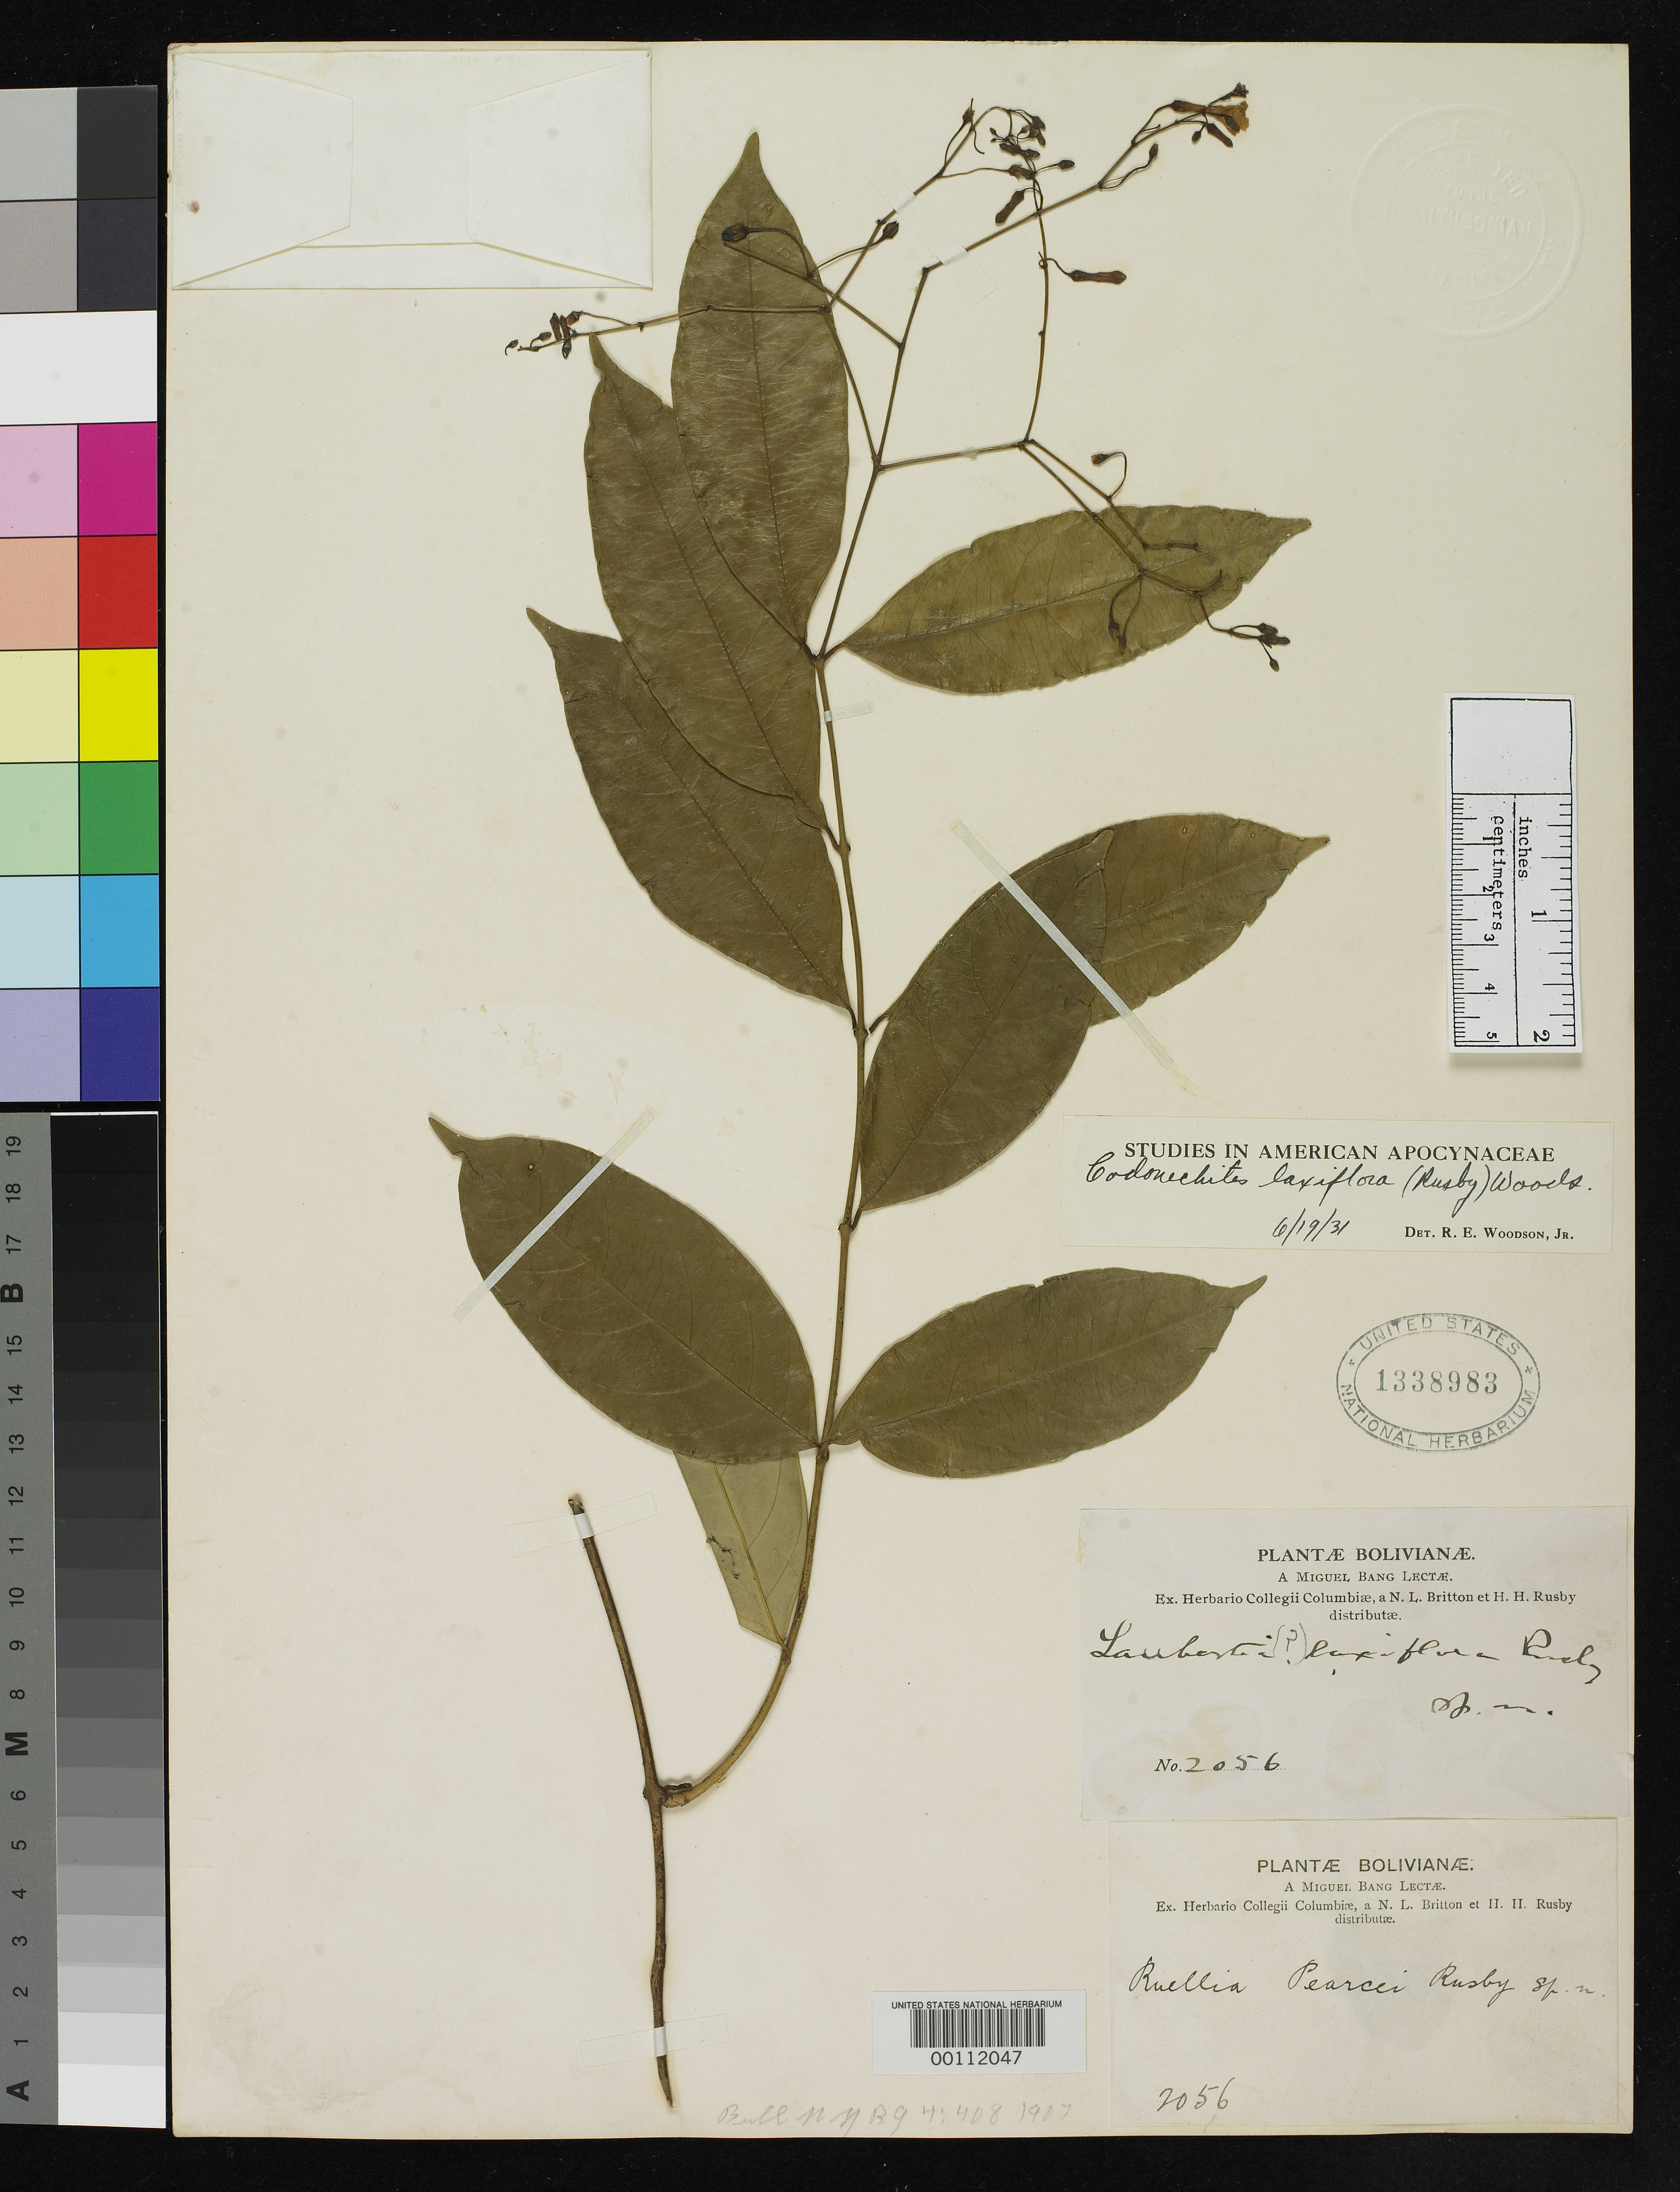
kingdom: Plantae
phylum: Tracheophyta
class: Magnoliopsida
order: Gentianales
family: Apocynaceae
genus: Laubertia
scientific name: Laubertia laxiflora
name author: Rusby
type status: Isotype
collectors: M. Bang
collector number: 2056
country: Bolivia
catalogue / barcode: US 1338983